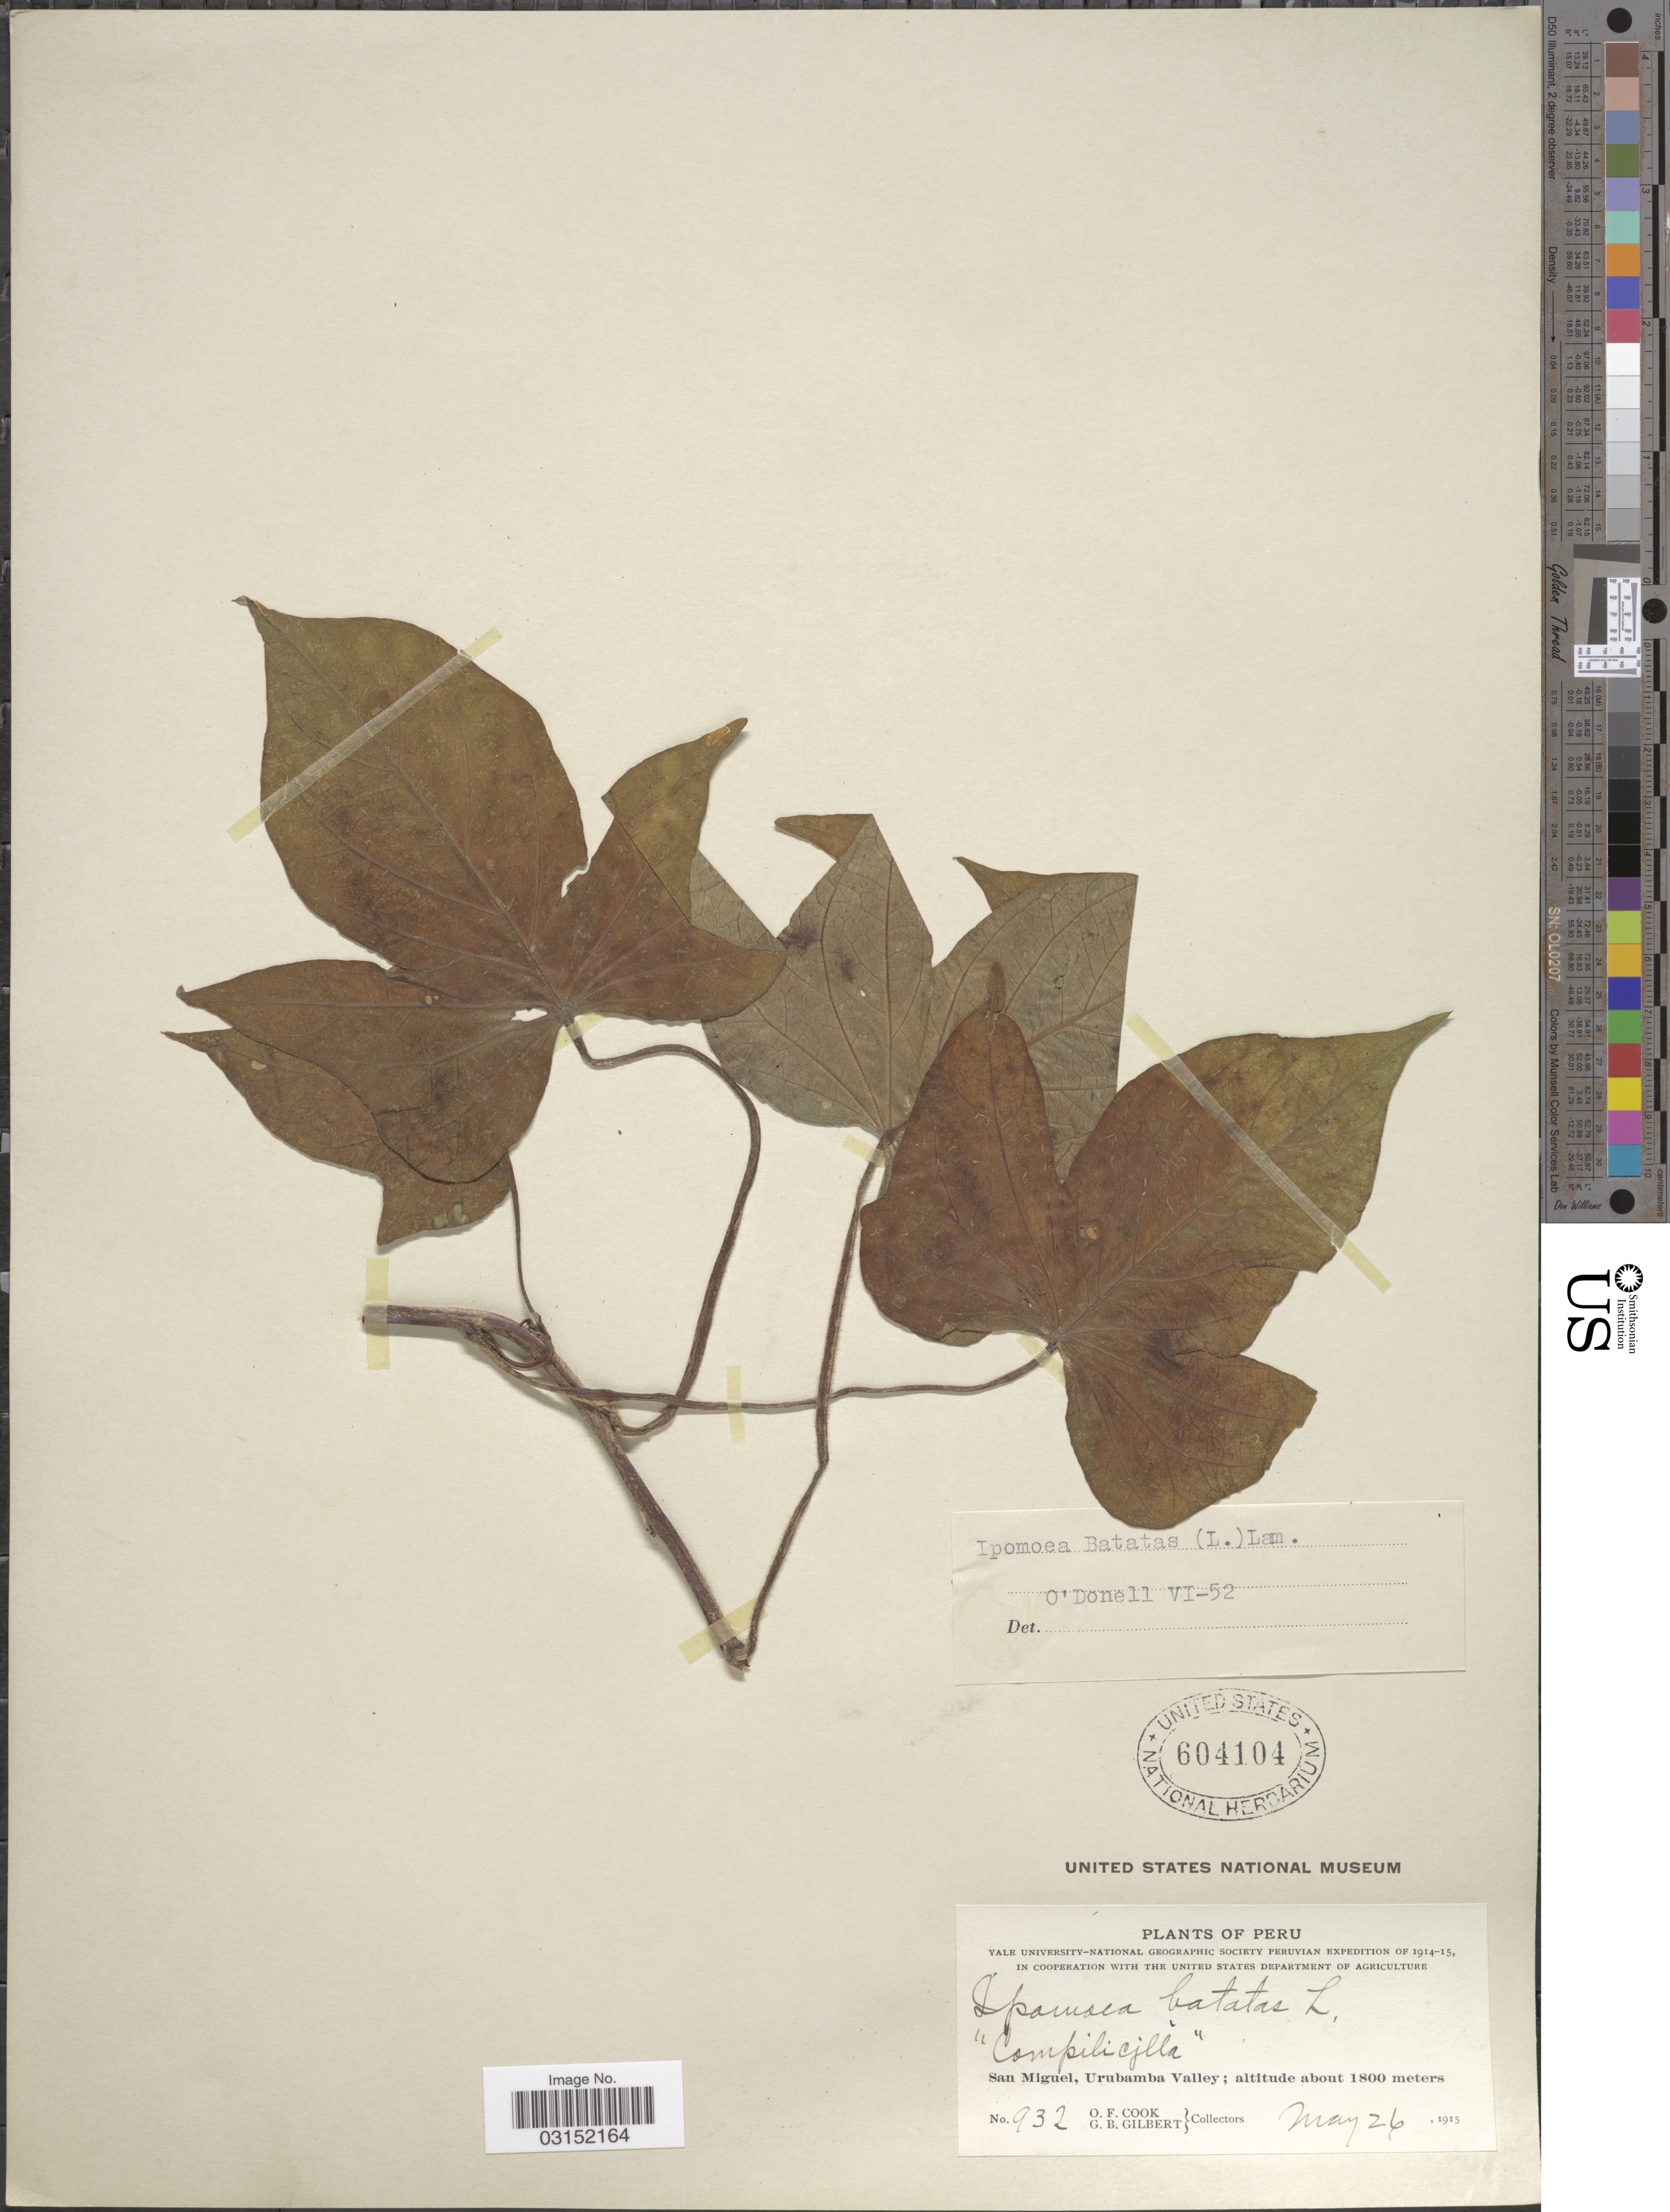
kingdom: Plantae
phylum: Tracheophyta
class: Magnoliopsida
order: Solanales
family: Convolvulaceae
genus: Ipomoea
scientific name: Ipomoea batatas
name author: (L.) Lam.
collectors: O. F. Cook & G. B. Gilbert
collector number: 932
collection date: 1915-05-26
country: Peru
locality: San Miguel, Urubamba Valley.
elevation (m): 1800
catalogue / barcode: US 604104